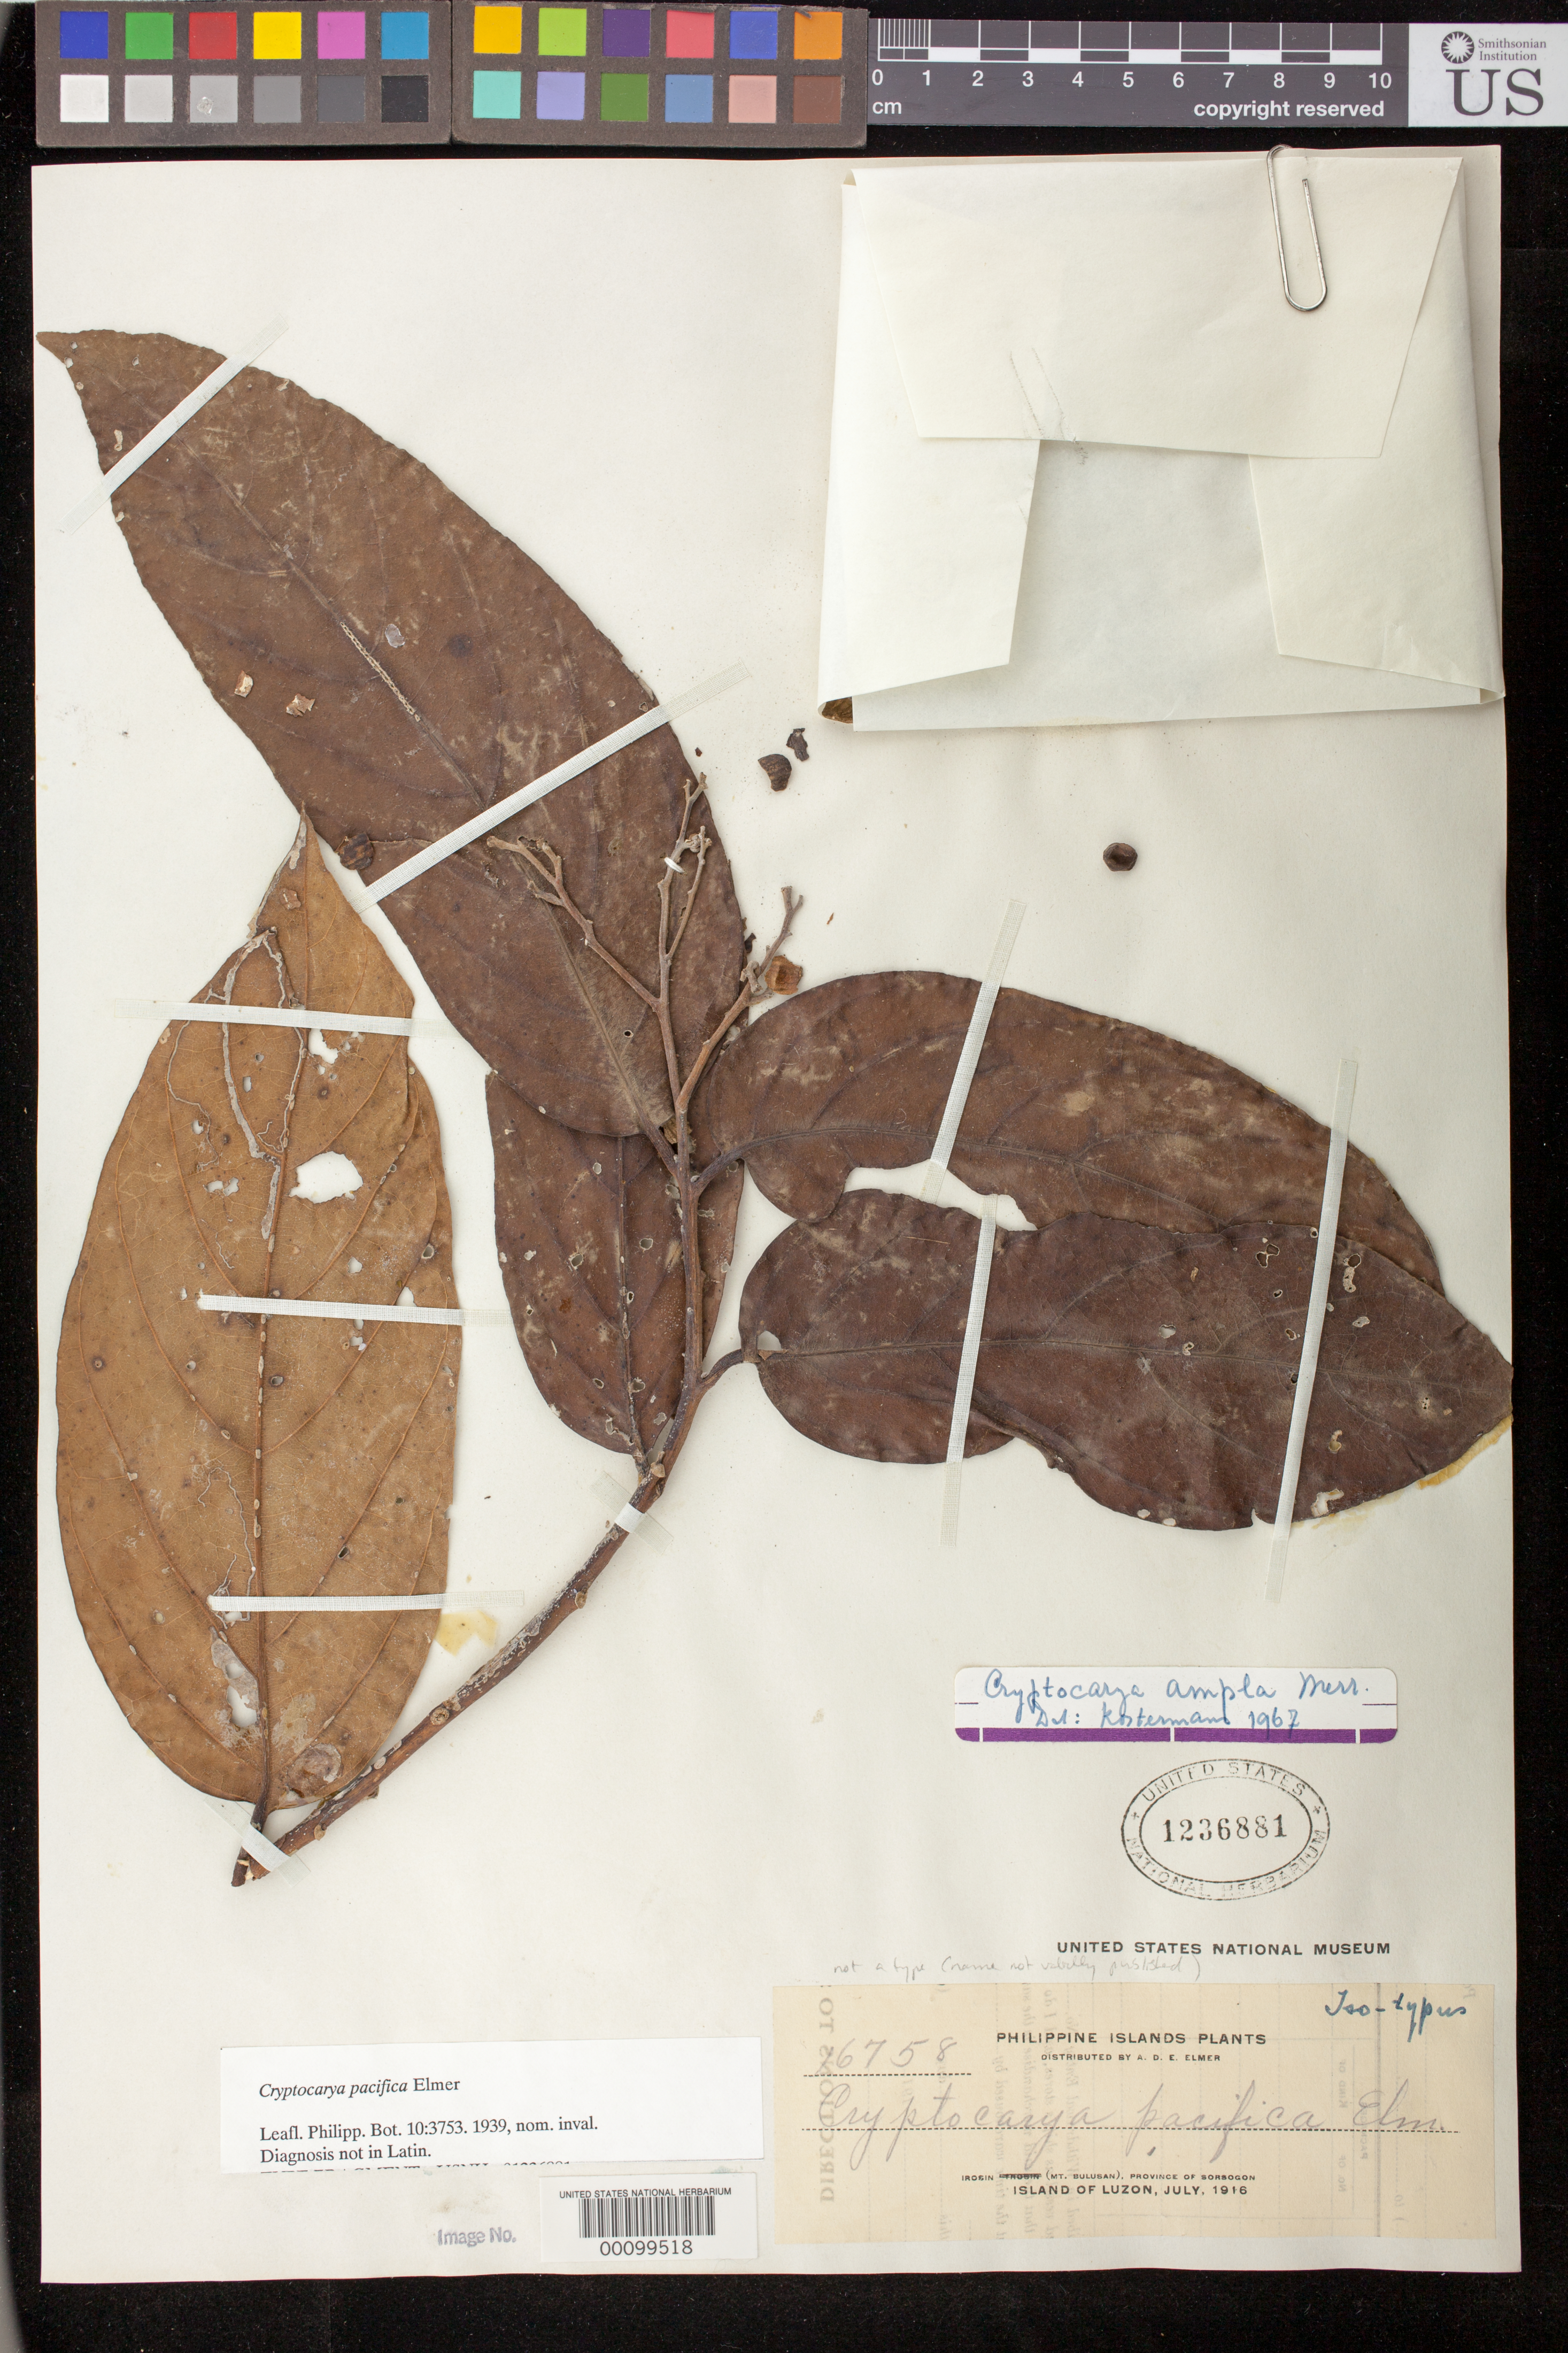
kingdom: Plantae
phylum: Tracheophyta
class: Magnoliopsida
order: Laurales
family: Lauraceae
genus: Cryptocarya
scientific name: Cryptocarya pacifica Elmer, nom. inval.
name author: Elmer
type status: Voucher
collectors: A. D. E. Elmer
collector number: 16758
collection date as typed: Jul 1916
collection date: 1916-07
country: Philippines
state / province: Bicol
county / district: Sorsogon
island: Luzon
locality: Irosin, Mt. Bulusan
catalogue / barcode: US 1236881